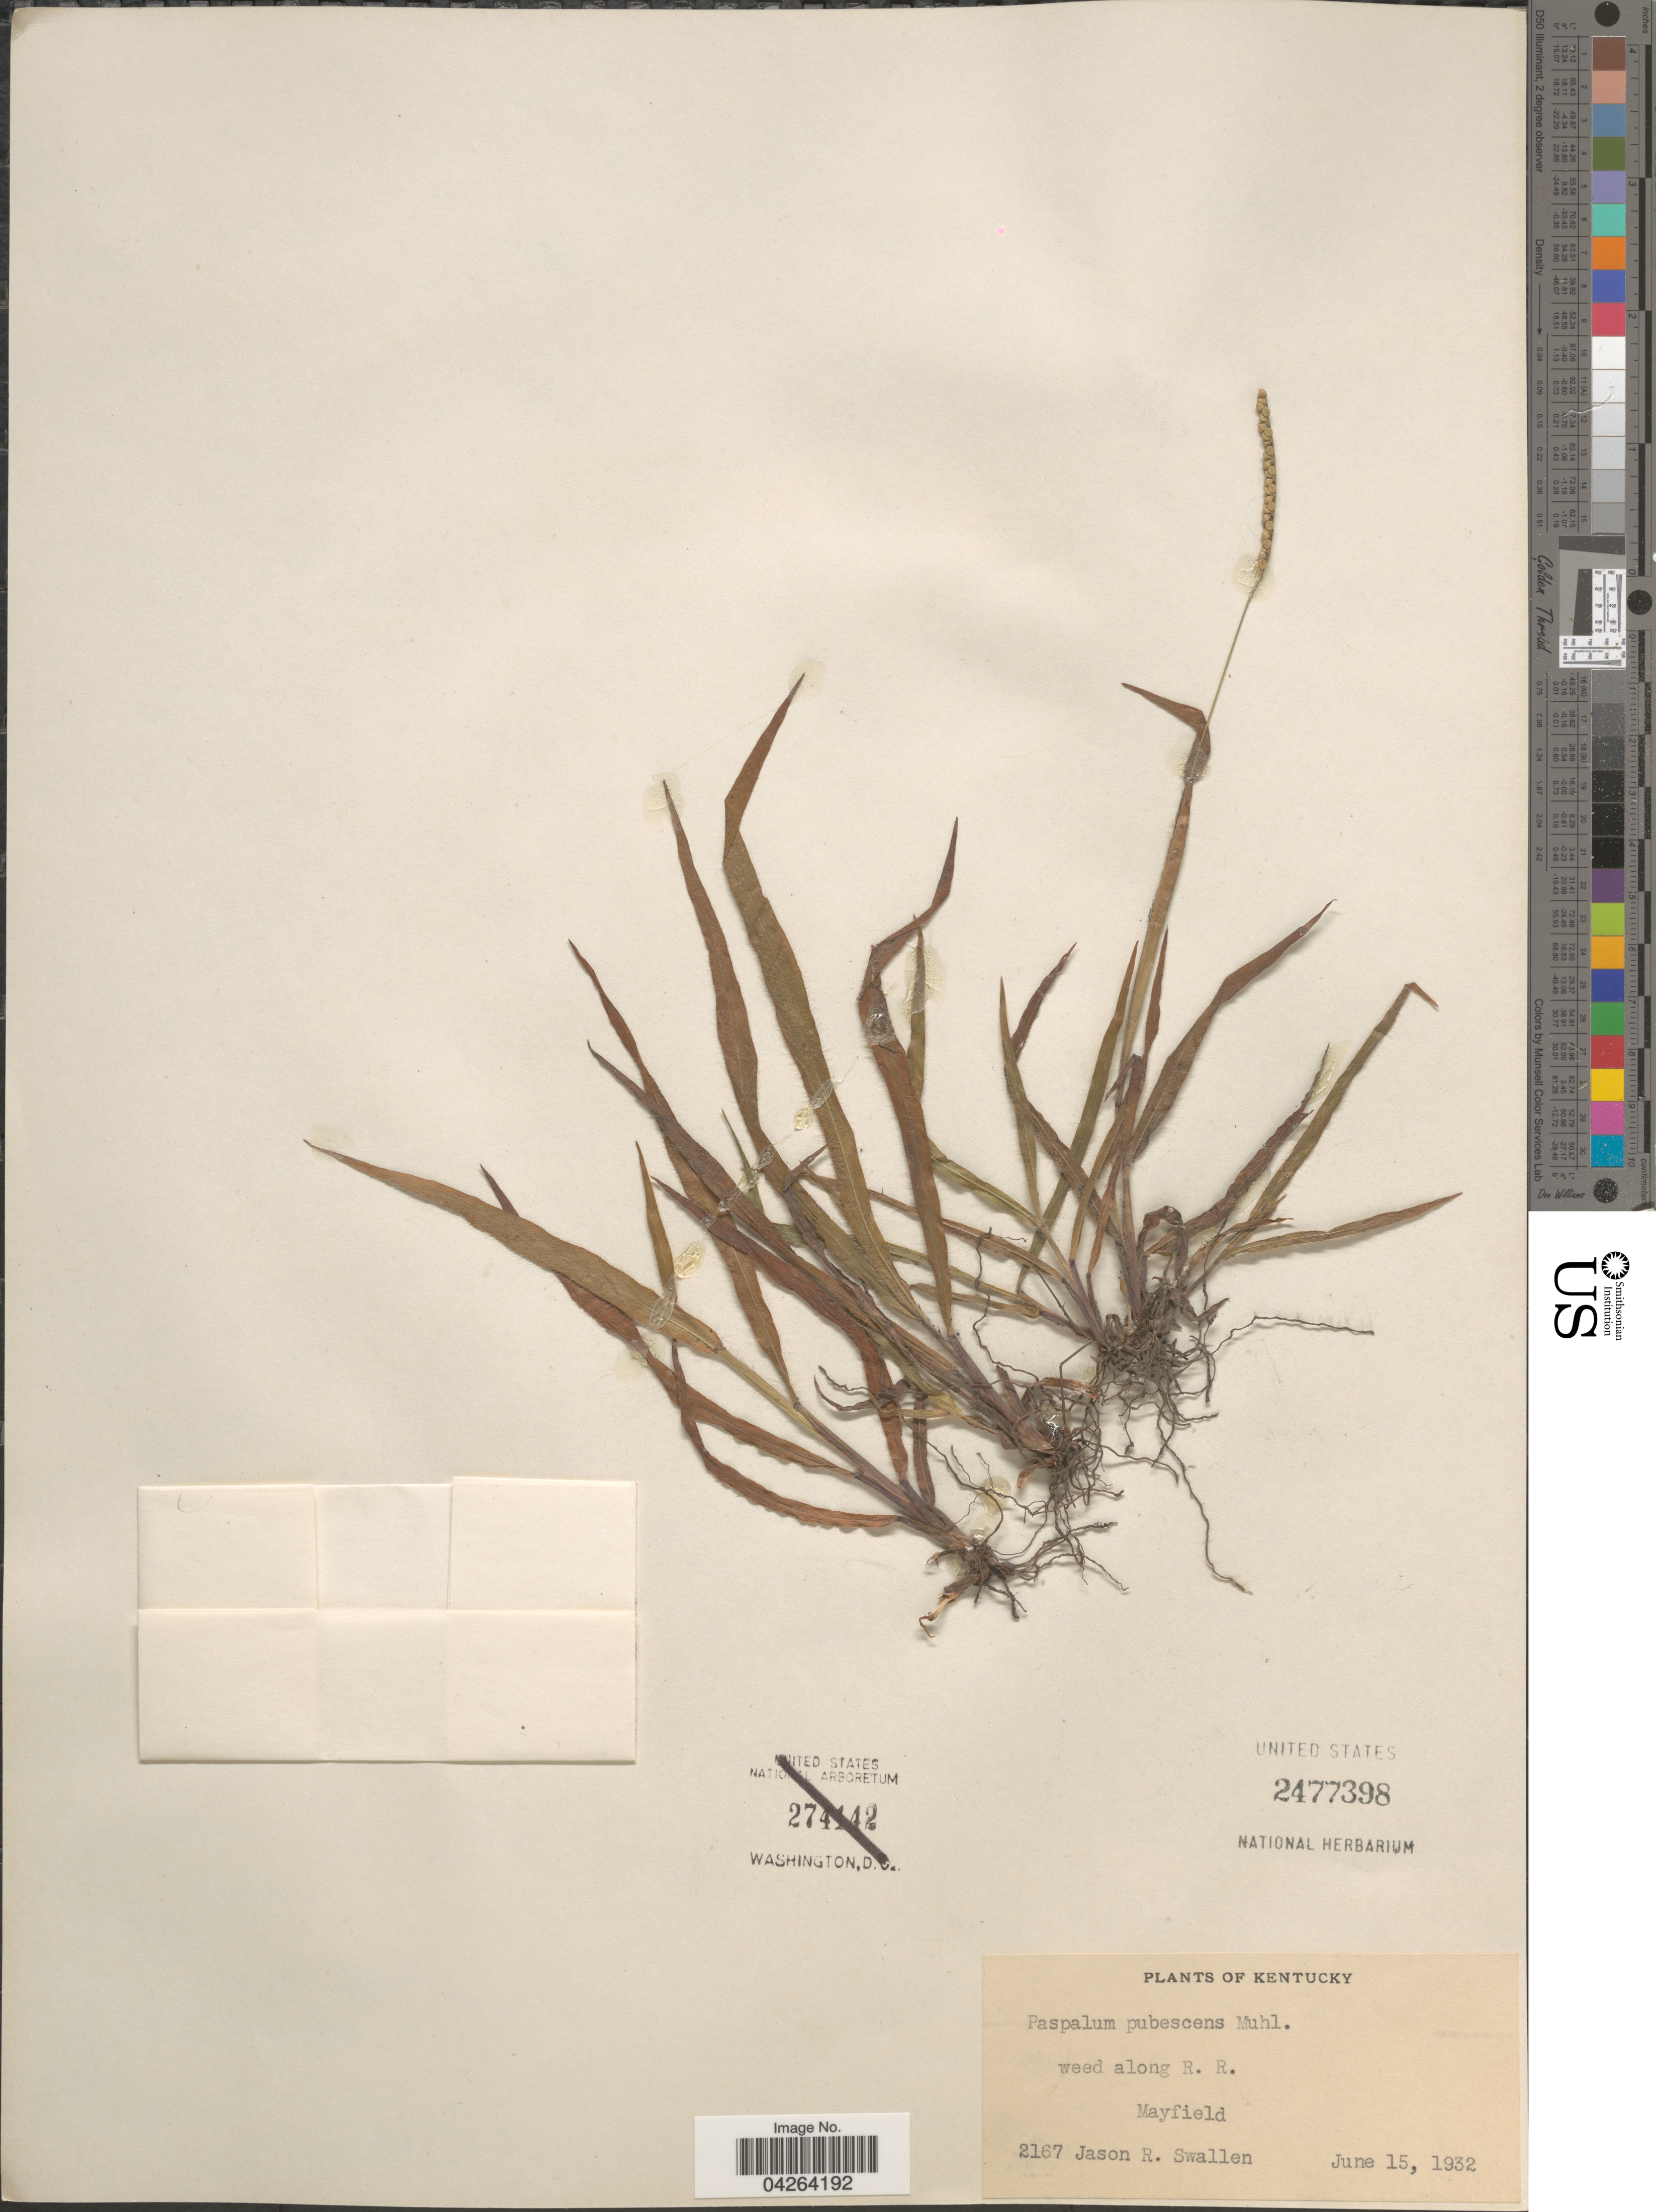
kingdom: Plantae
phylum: Tracheophyta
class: Liliopsida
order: Poales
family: Poaceae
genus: Paspalum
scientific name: Paspalum setaceum var. muhlenbergii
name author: (Nash) D.J. Banks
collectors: J. R. Swallen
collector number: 2167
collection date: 1932-06-15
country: United States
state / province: Kentucky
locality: Weed along R.R. Mayfield.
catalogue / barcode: US 2477398